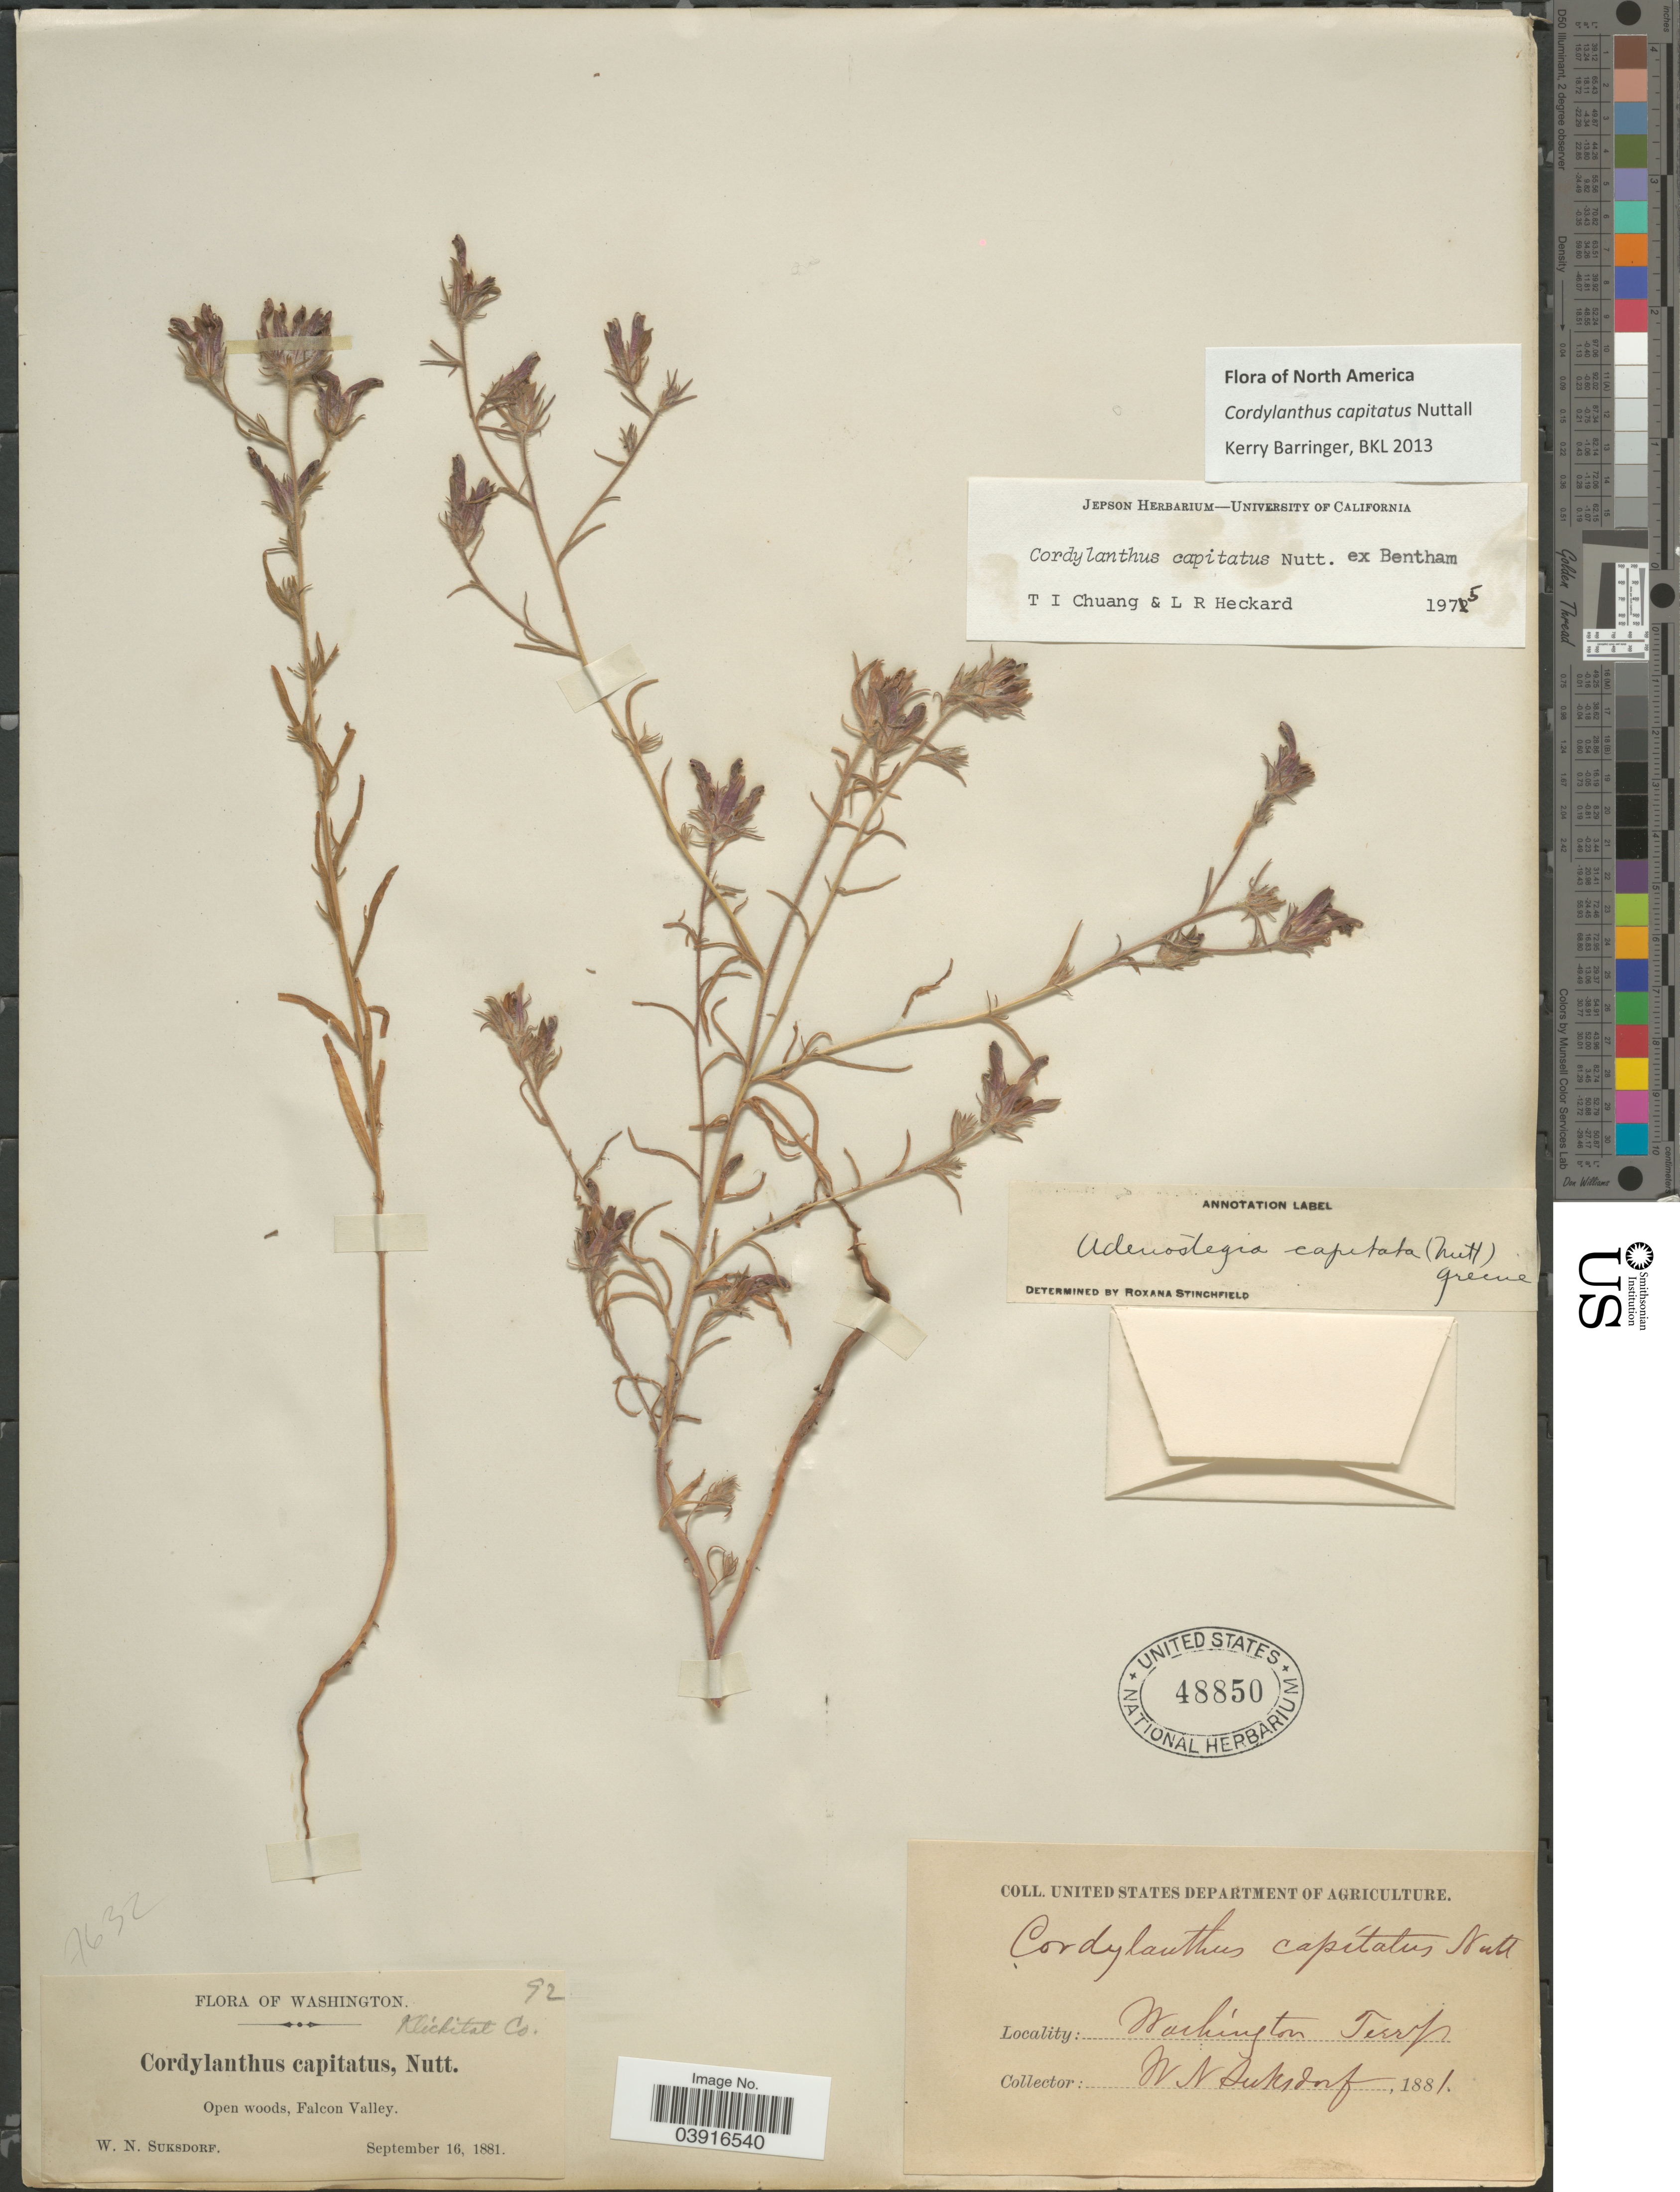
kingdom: Plantae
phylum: Tracheophyta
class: Magnoliopsida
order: Lamiales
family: Orobanchaceae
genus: Cordylanthus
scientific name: Cordylanthus capitatus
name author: Nutt. ex Benth.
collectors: W. N. Suksdorf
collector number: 92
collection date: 1881-09-16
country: United States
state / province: Washington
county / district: Klickitat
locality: Klickitat Co. Falcon Valley. Washington Terr.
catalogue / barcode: US 48850